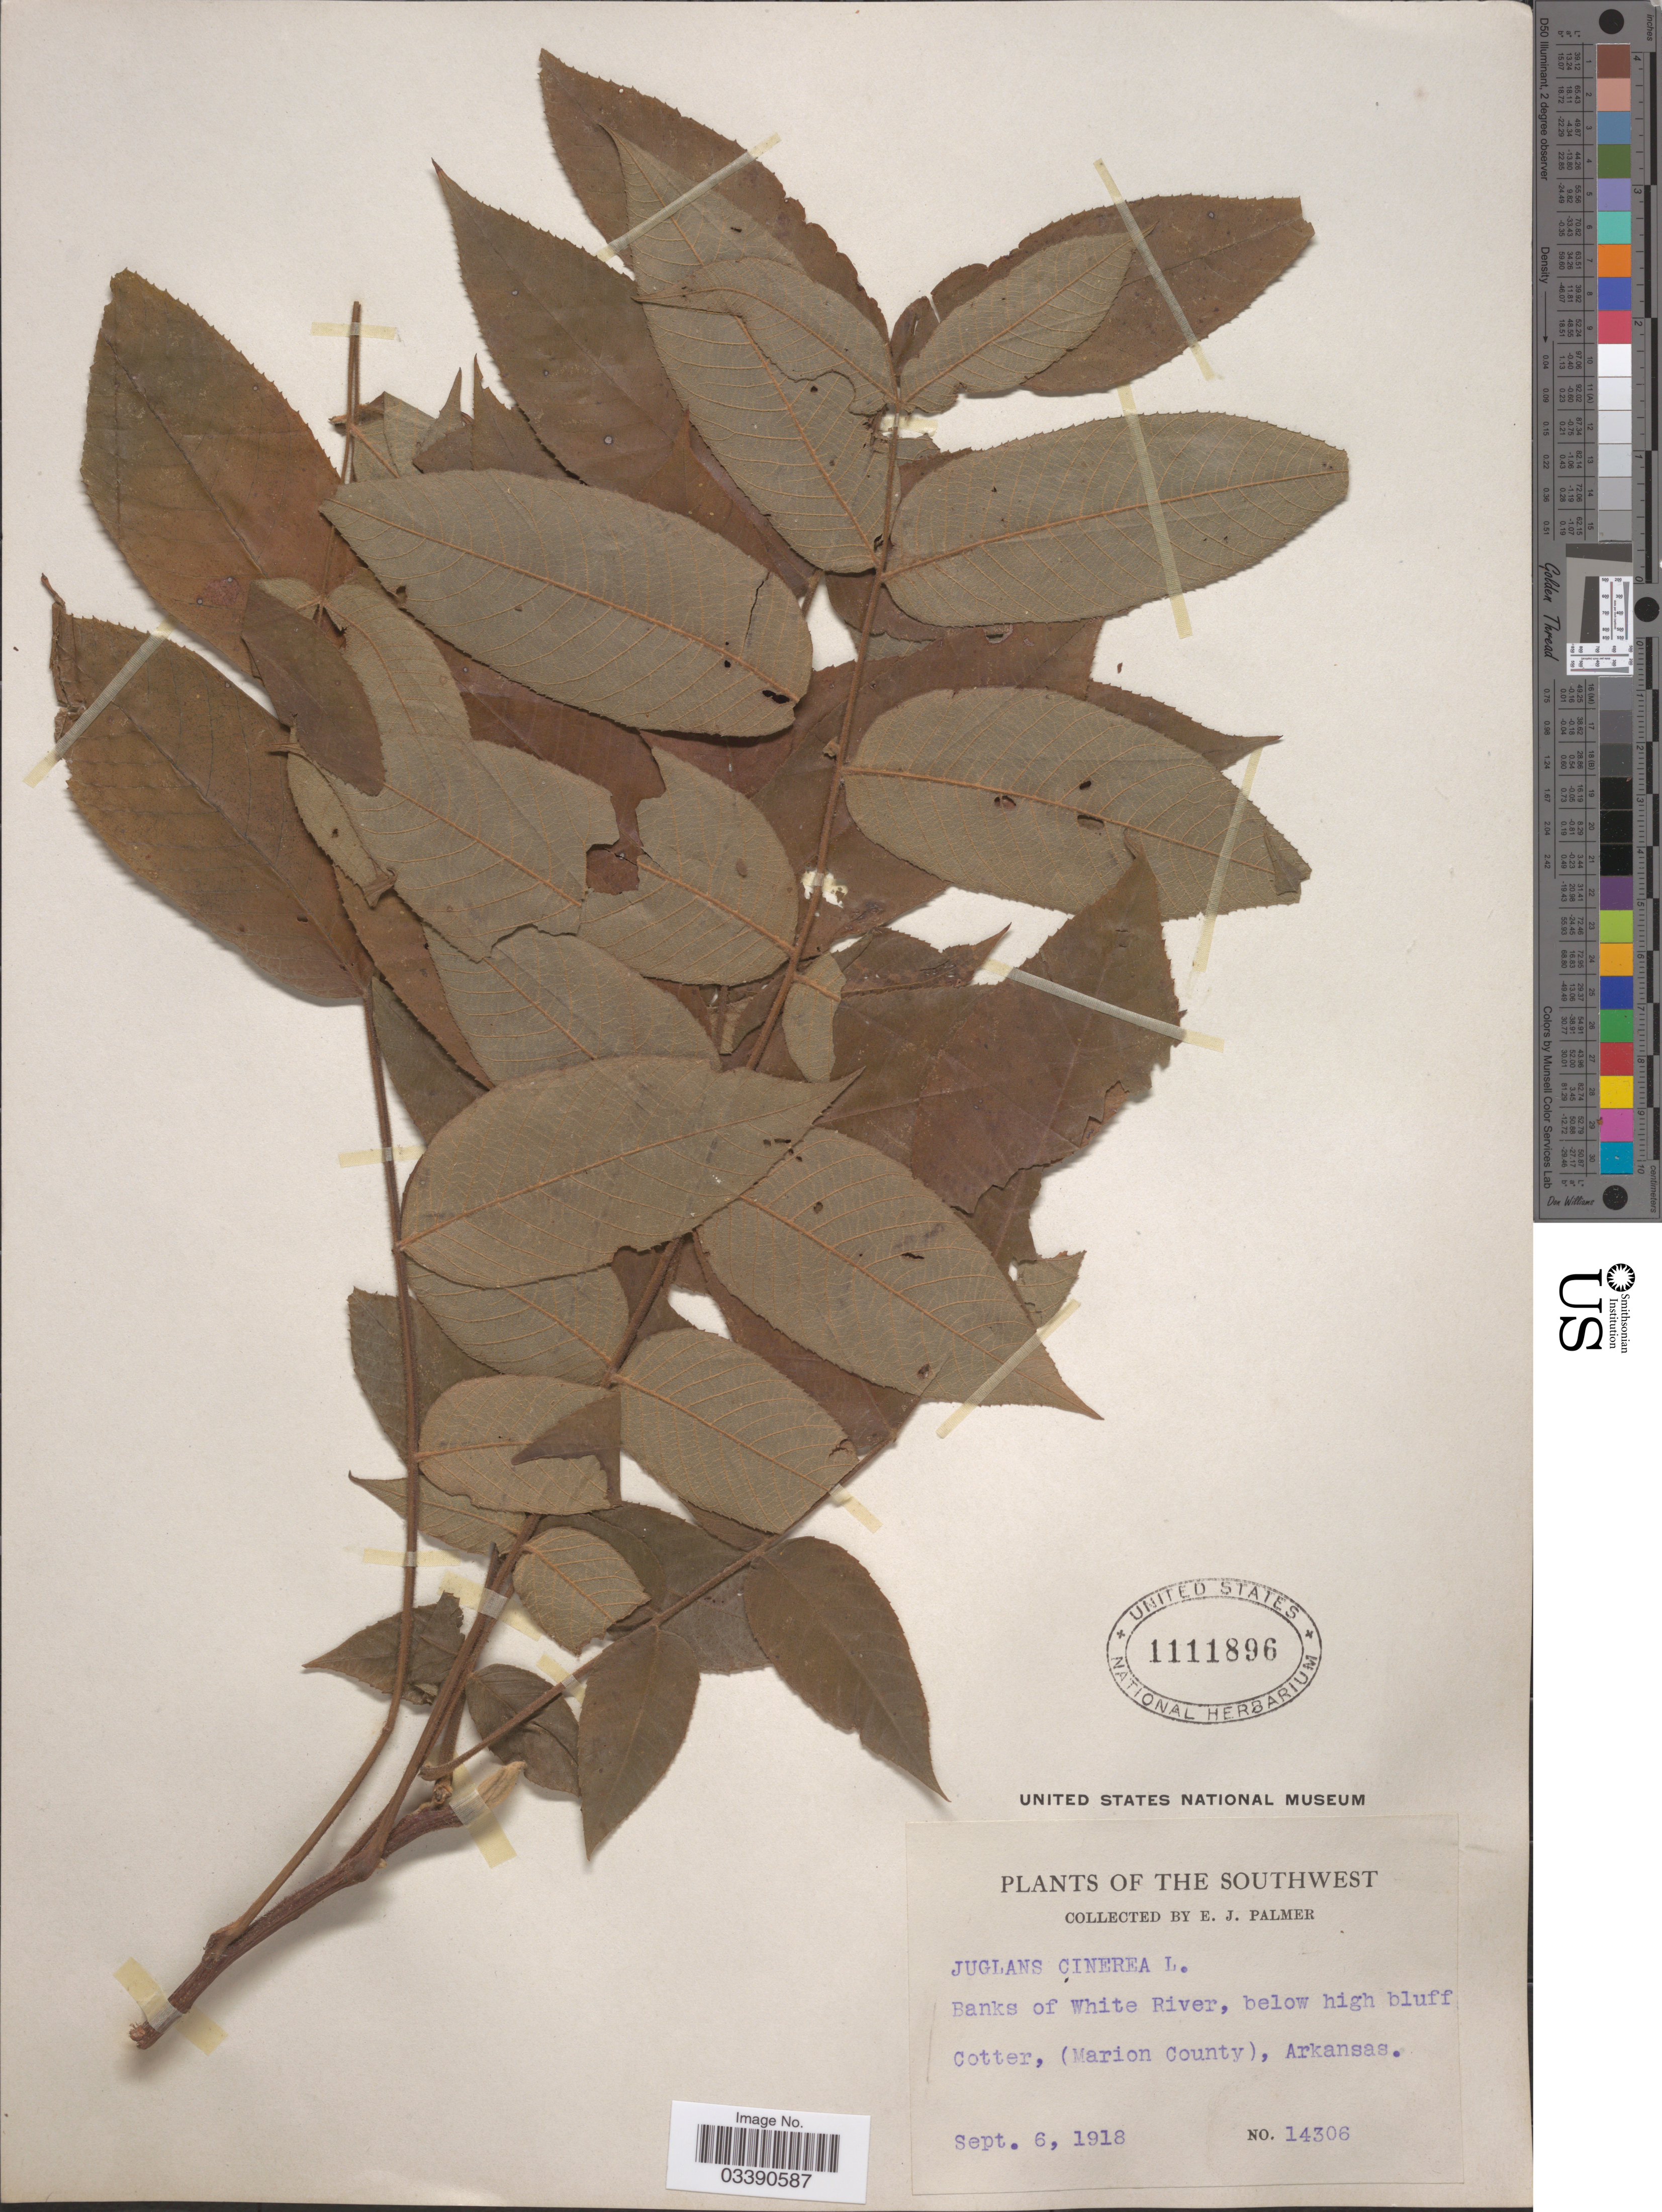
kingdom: Plantae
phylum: Tracheophyta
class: Magnoliopsida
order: Fagales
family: Juglandaceae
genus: Juglans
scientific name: Juglans cinerea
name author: L.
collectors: E. J. Palmer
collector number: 14306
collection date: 1918-09-06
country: United States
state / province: Arkansas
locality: The Southwest. Banks of White River, below high bluff Cotter, (Marion County).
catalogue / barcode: US 1111896